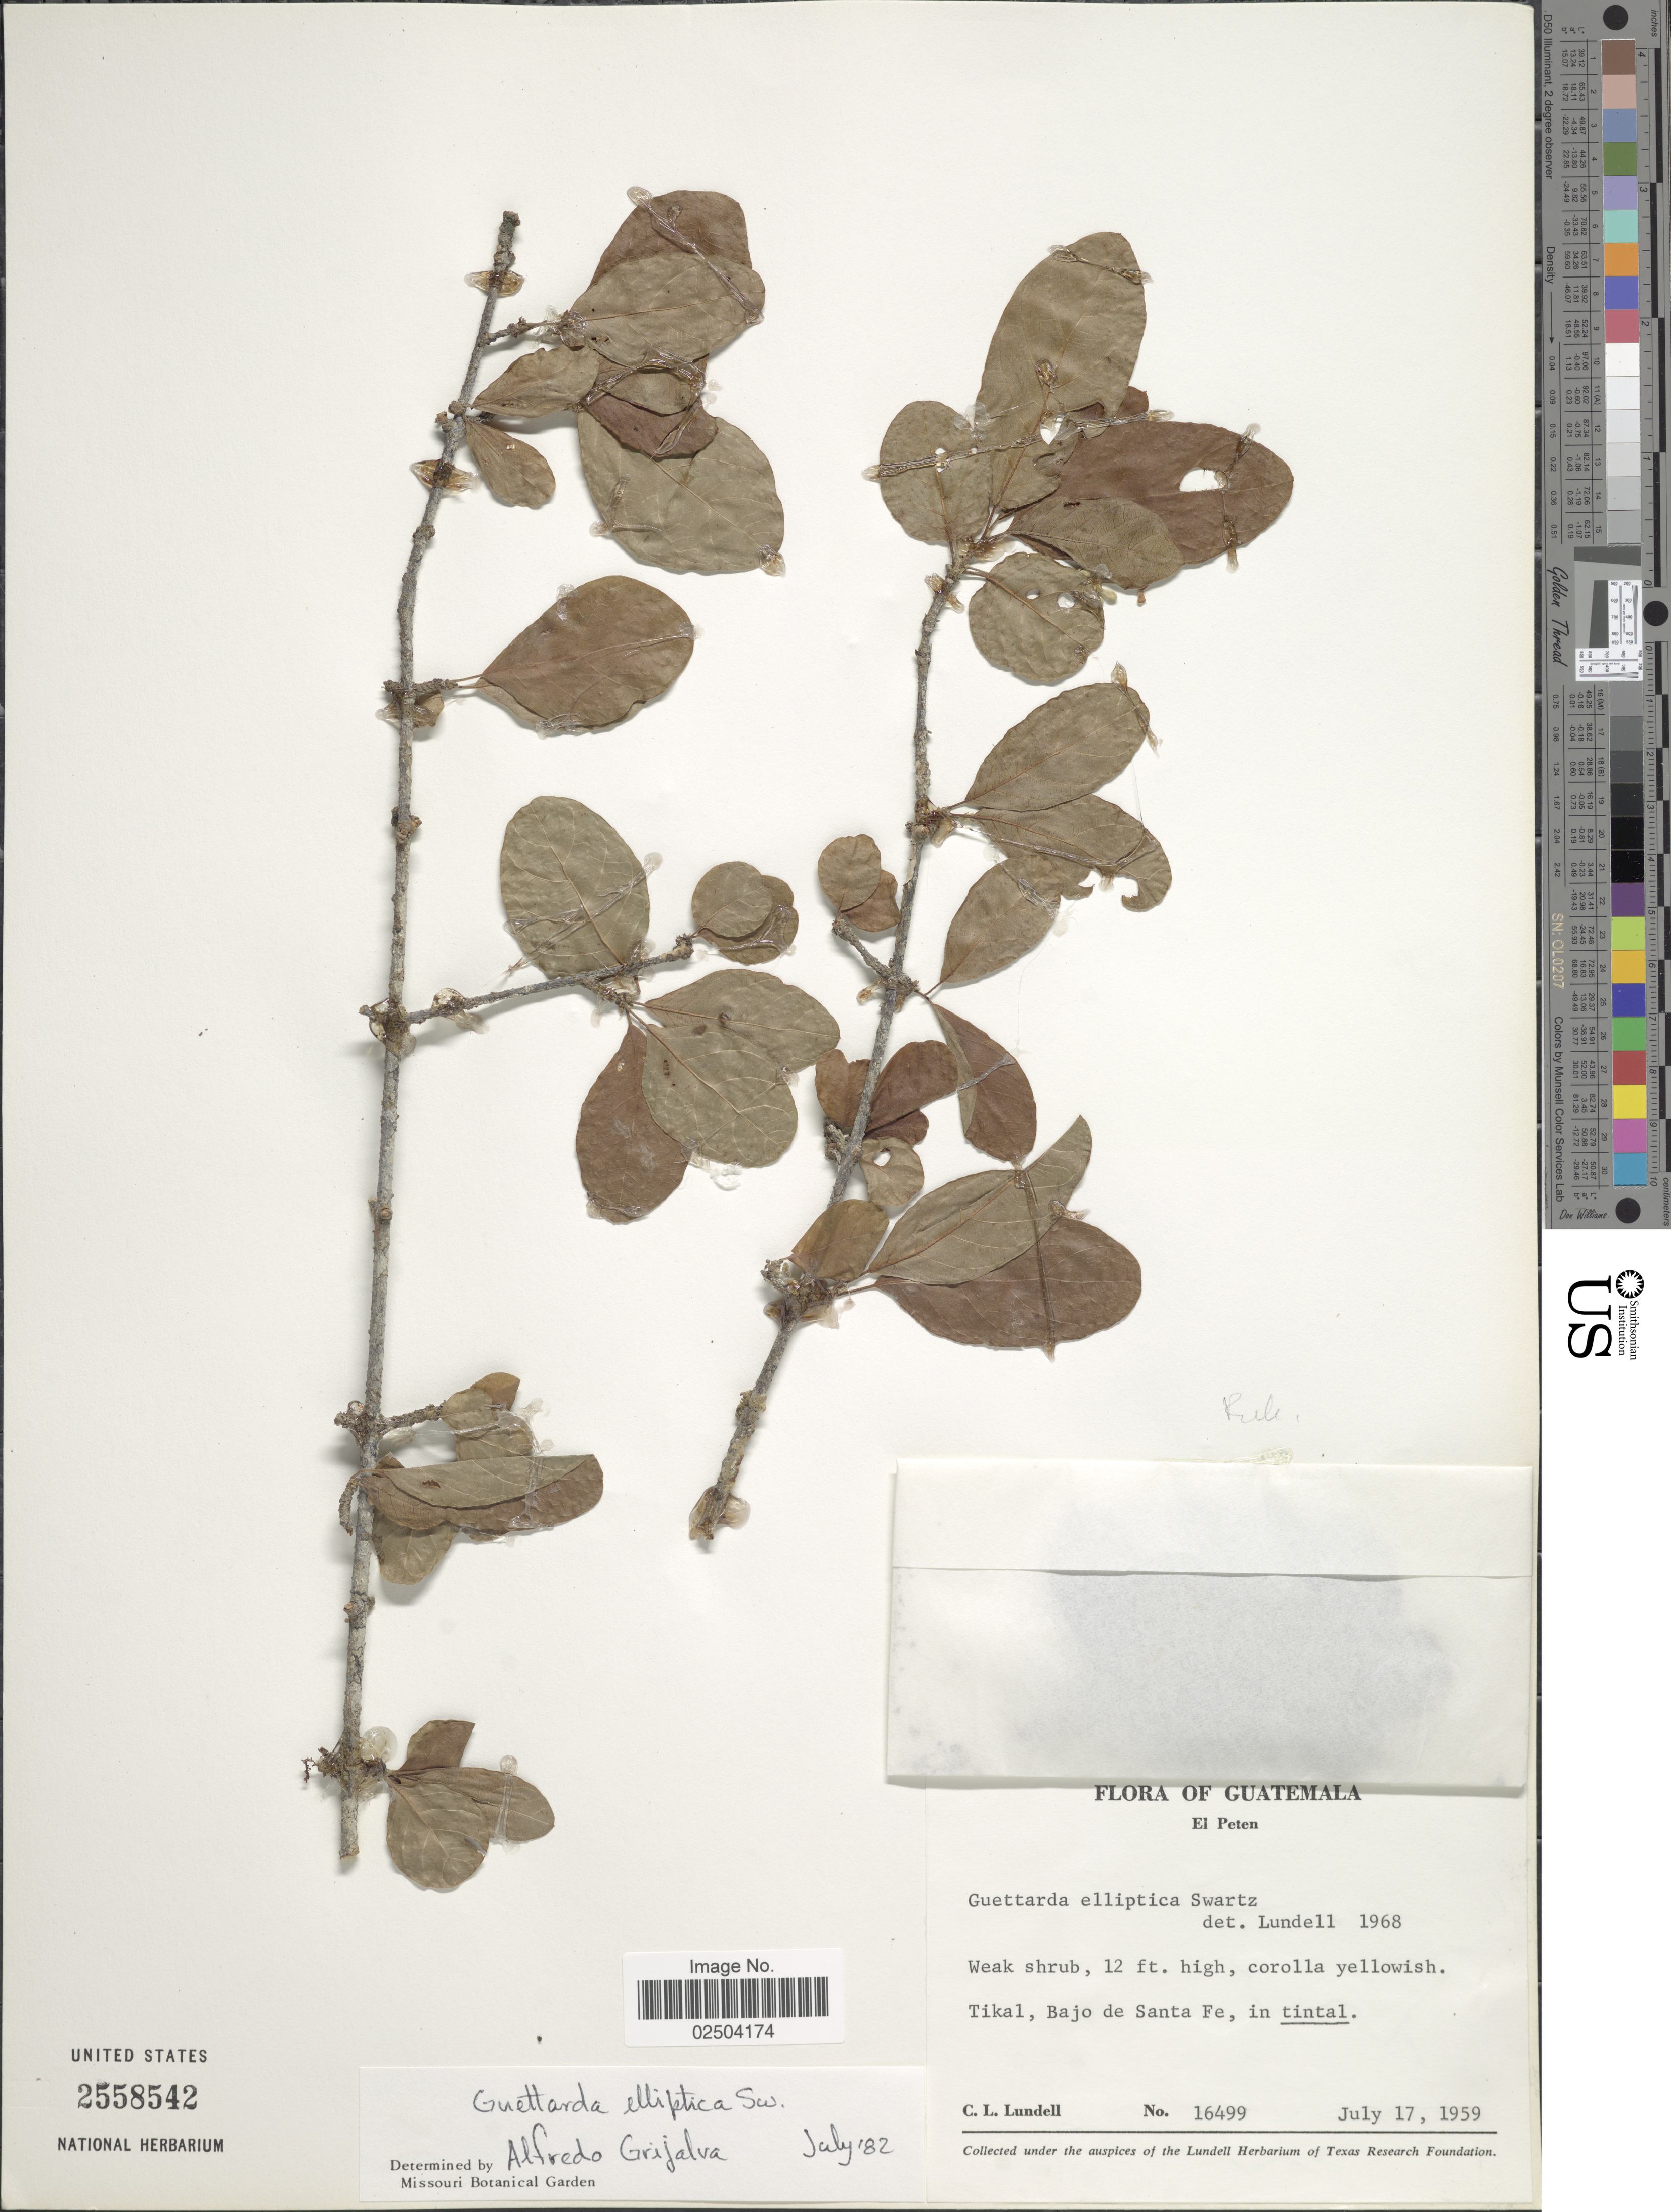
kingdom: Plantae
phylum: Tracheophyta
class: Magnoliopsida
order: Gentianales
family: Rubiaceae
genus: Guettarda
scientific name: Guettarda elliptica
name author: Sw.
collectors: C. L. Lundell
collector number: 16499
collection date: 1959-07-17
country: Guatemala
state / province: El Petén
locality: Tikal, Bajo de Santa Fe, in tintal.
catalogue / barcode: US 2558542